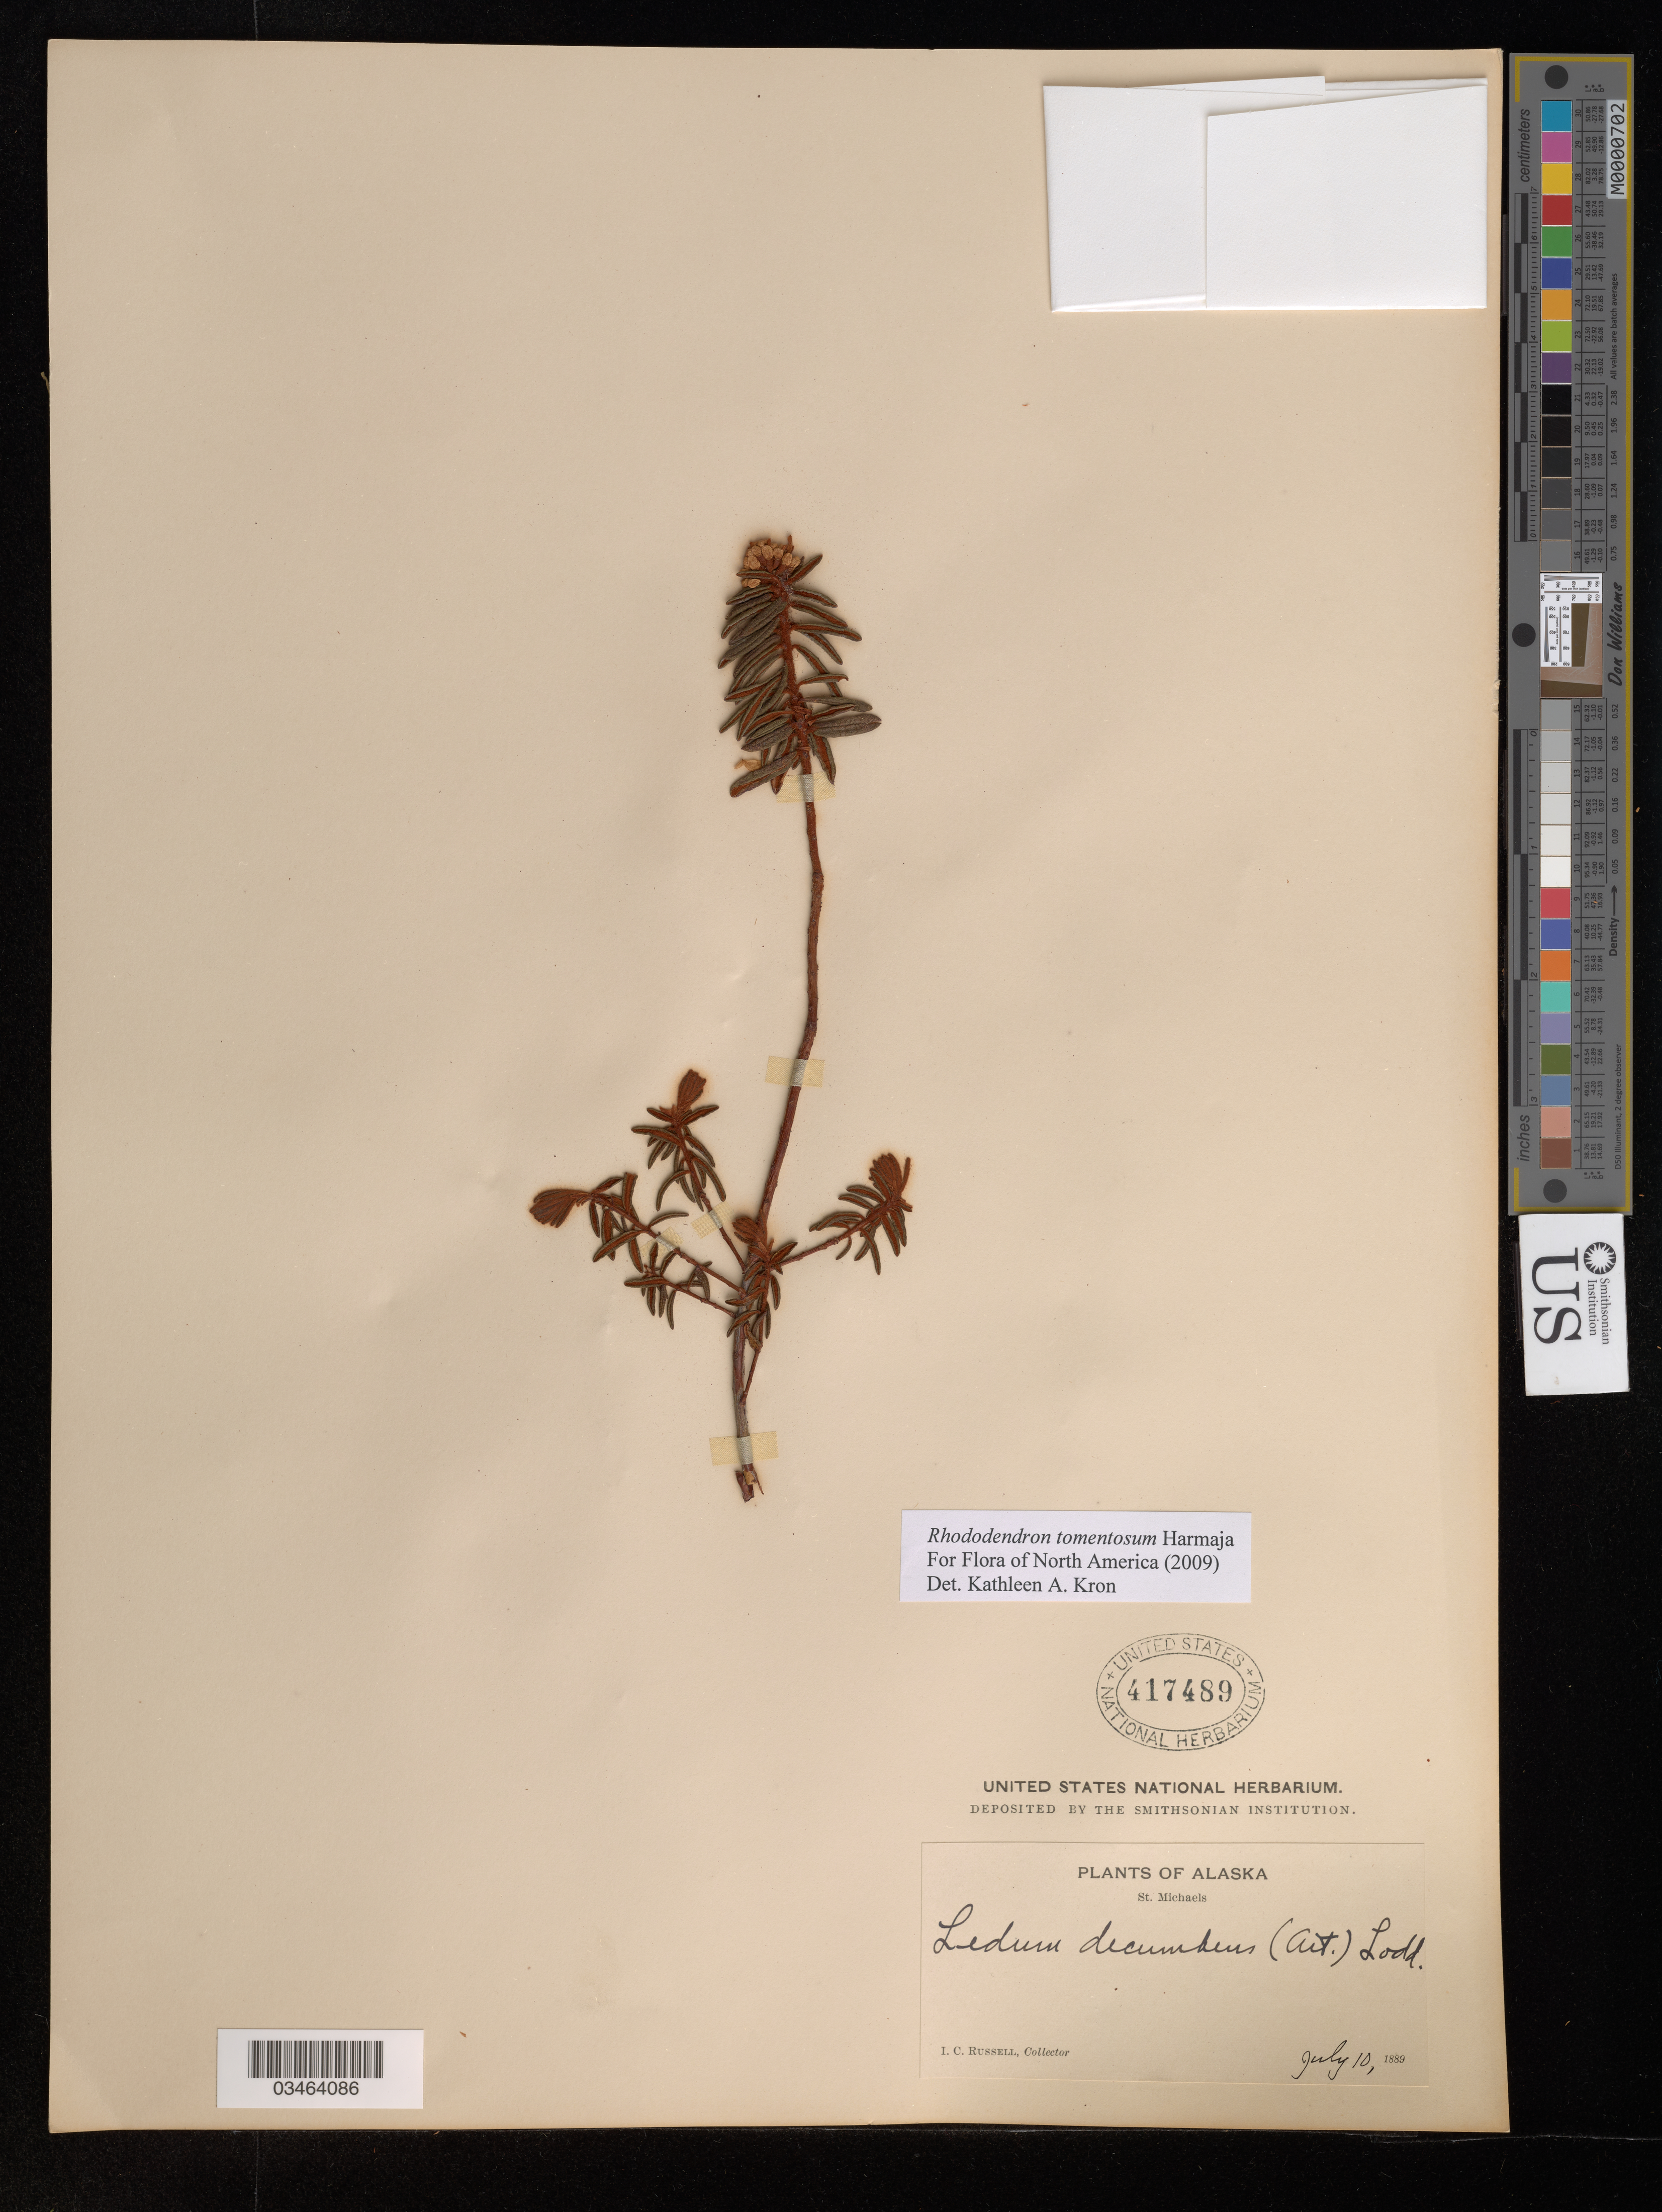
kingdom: Plantae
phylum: Tracheophyta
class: Magnoliopsida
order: Ericales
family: Ericaceae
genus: Rhododendron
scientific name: Rhododendron tomentosum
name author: Harmaja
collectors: I. C. Russell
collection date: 1889-07-10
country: United States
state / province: Alaska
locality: St. Micheals.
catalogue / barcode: US 417489